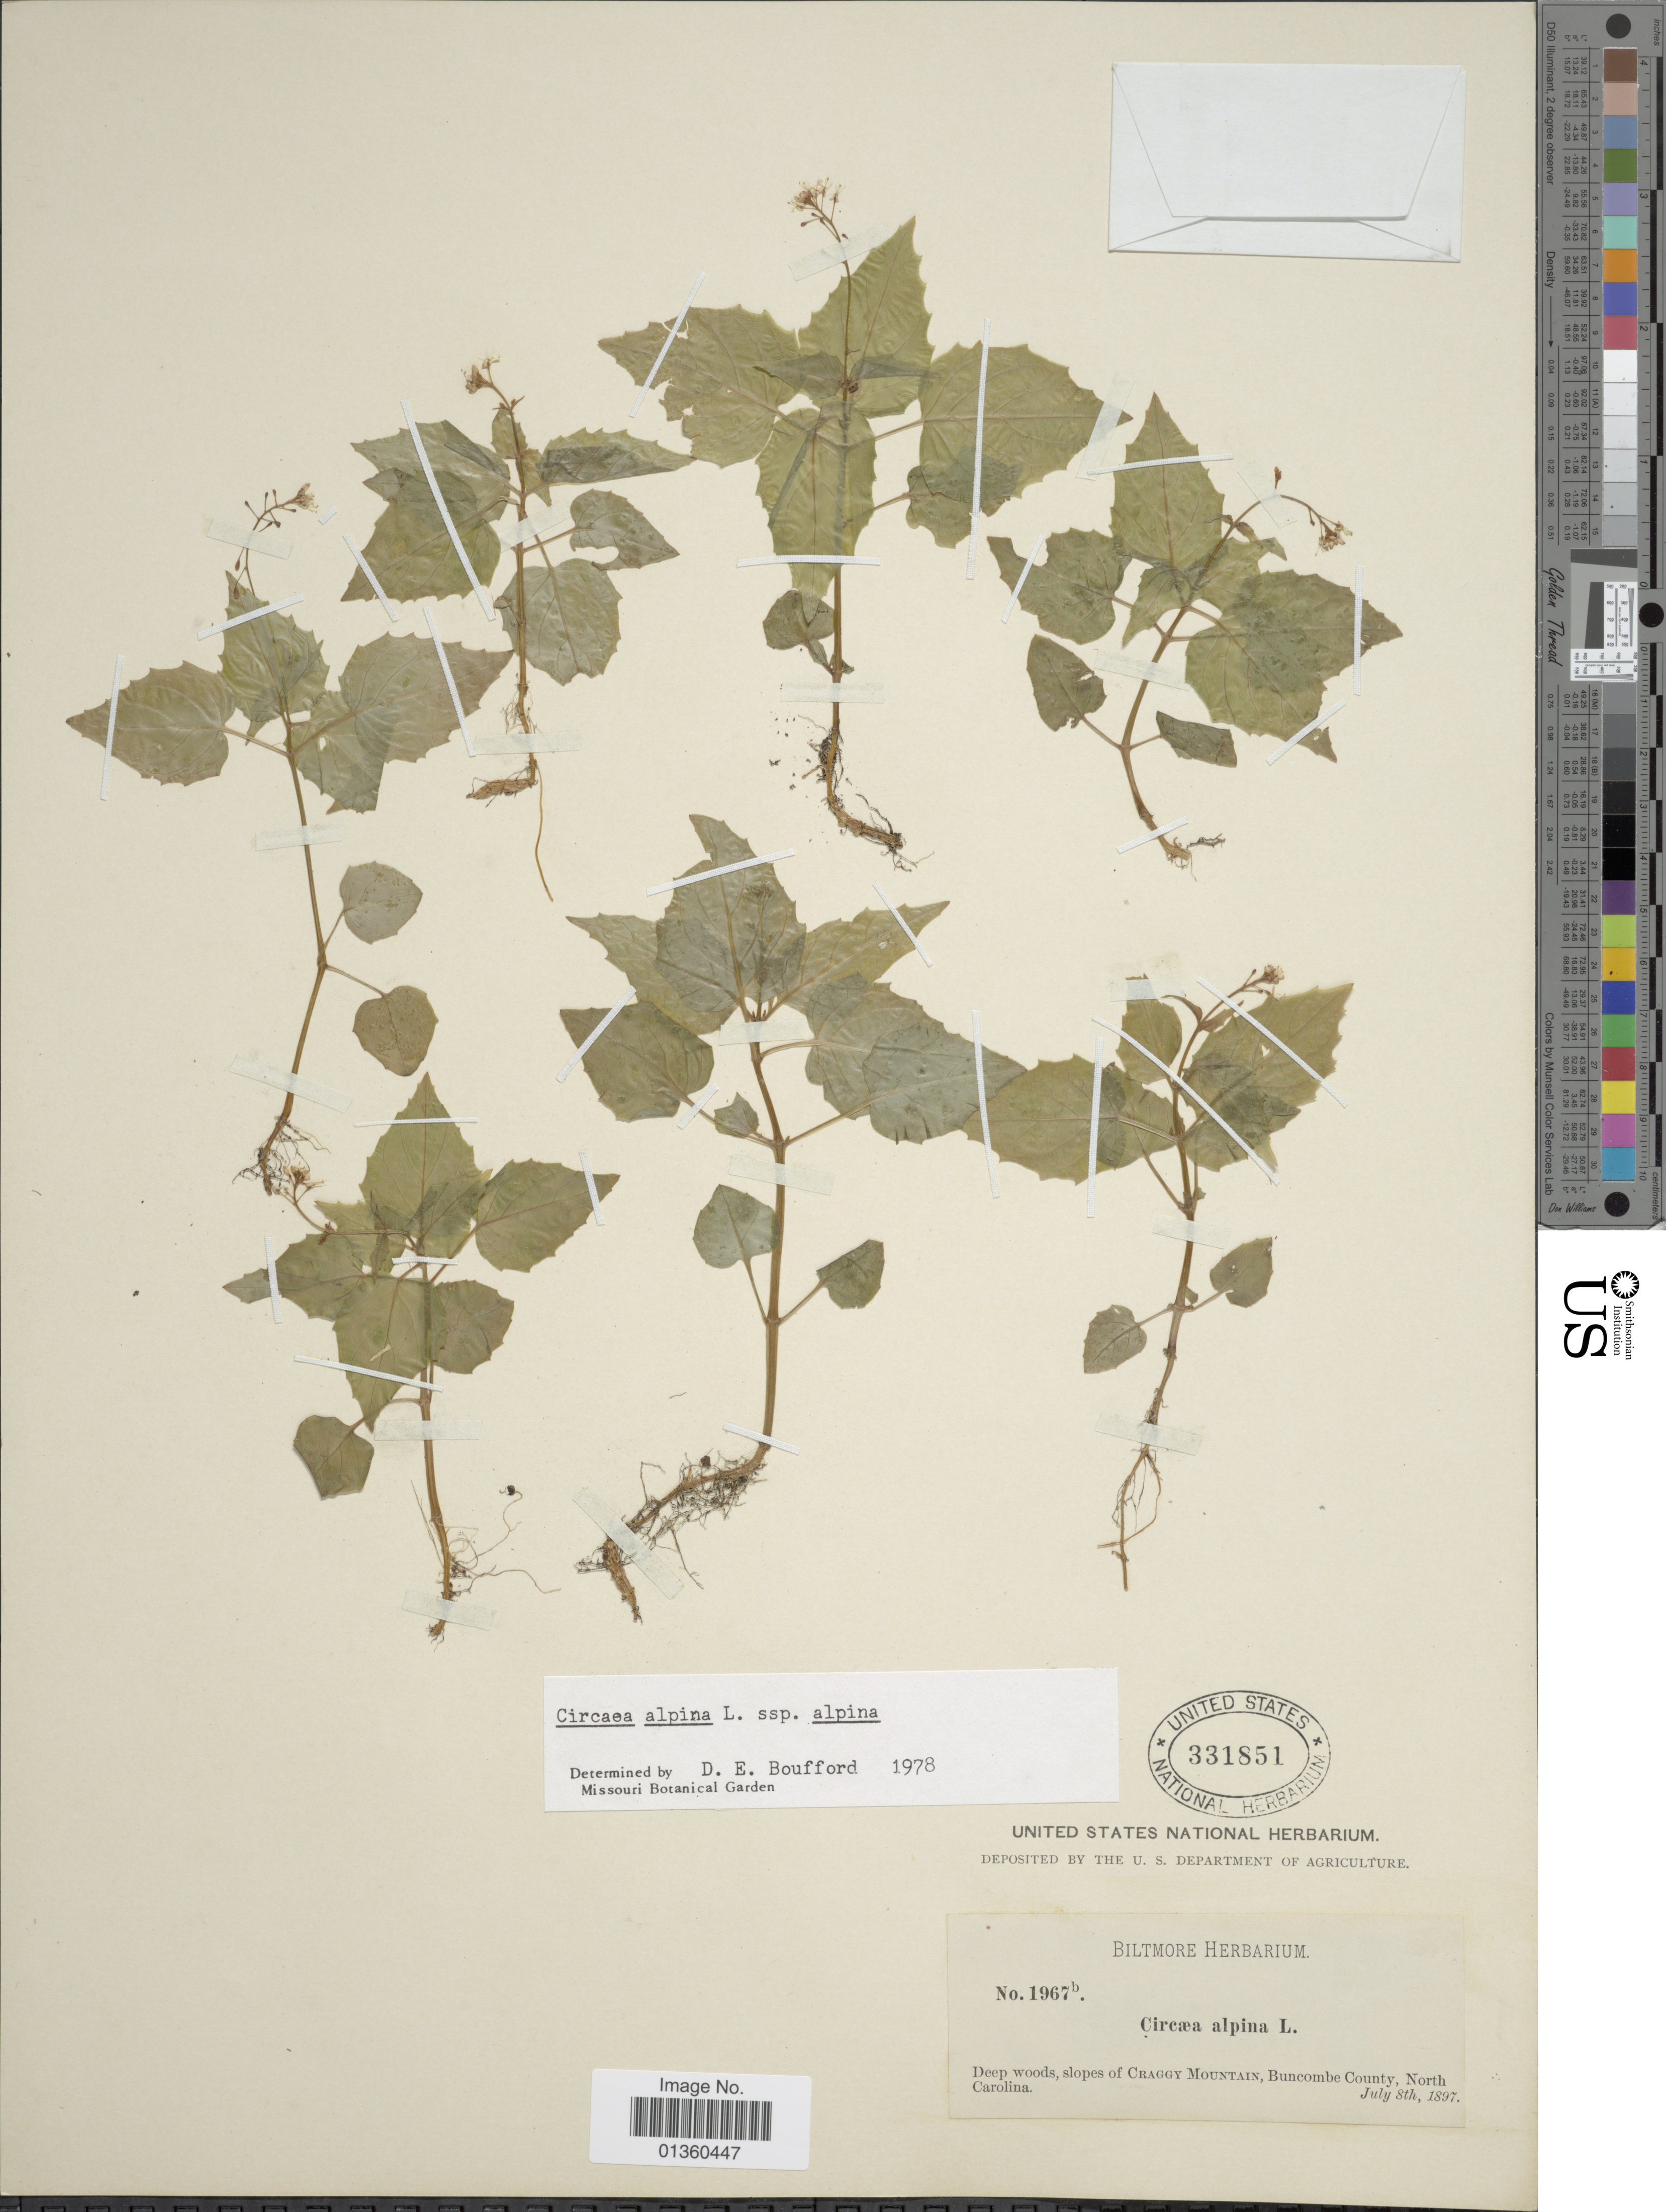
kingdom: Plantae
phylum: Tracheophyta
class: Magnoliopsida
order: Myrtales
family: Onagraceae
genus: Circaea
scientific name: Circaea alpina subsp. alpina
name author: L.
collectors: ex herb. Biltmore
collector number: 1967b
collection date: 1897-07-08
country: United States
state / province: North Carolina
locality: Deep woods, slopes of Craggy Mountain, Buncombe County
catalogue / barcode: US 331851